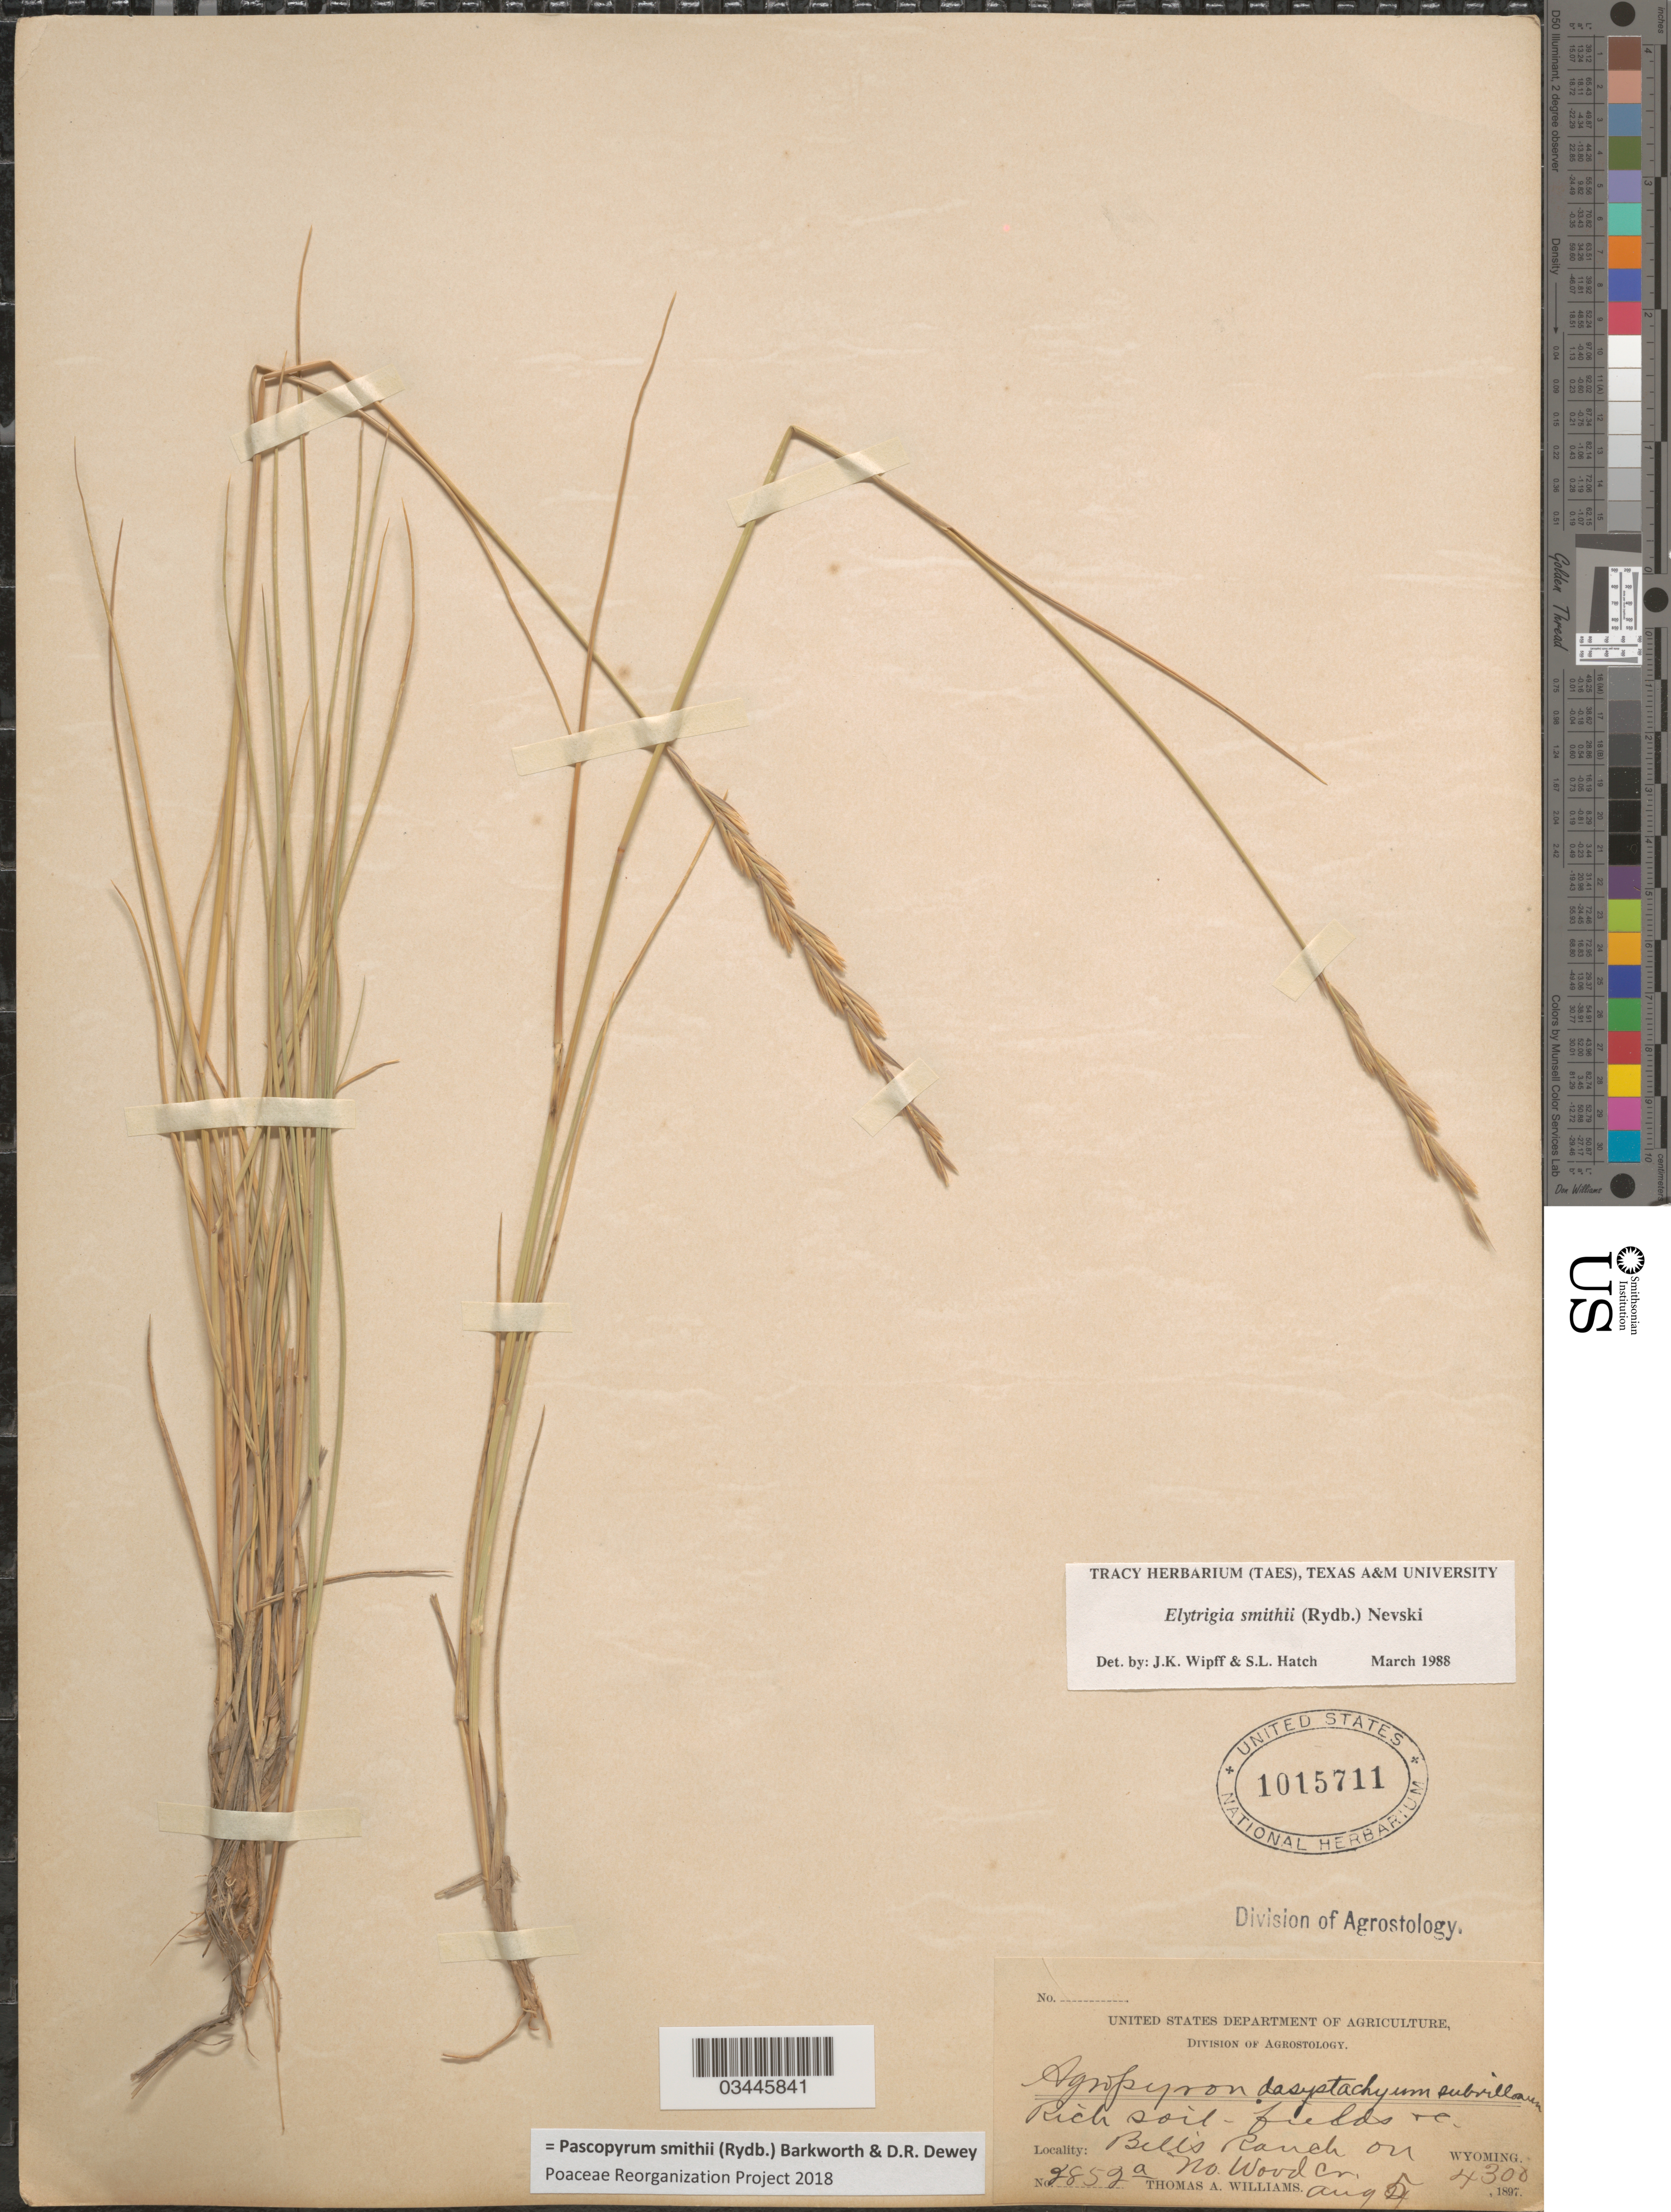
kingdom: Plantae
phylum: Tracheophyta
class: Liliopsida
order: Poales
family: Poaceae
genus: Pascopyrum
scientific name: Pascopyrum smithii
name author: (Rydb.) Barkworth & Dewey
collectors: T. A. Williams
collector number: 28852a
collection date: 1897-08-05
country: United States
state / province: Wyoming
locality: Rich soil - fields & Bell's Ranch on No.Wood Cr.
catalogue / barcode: US 1015711